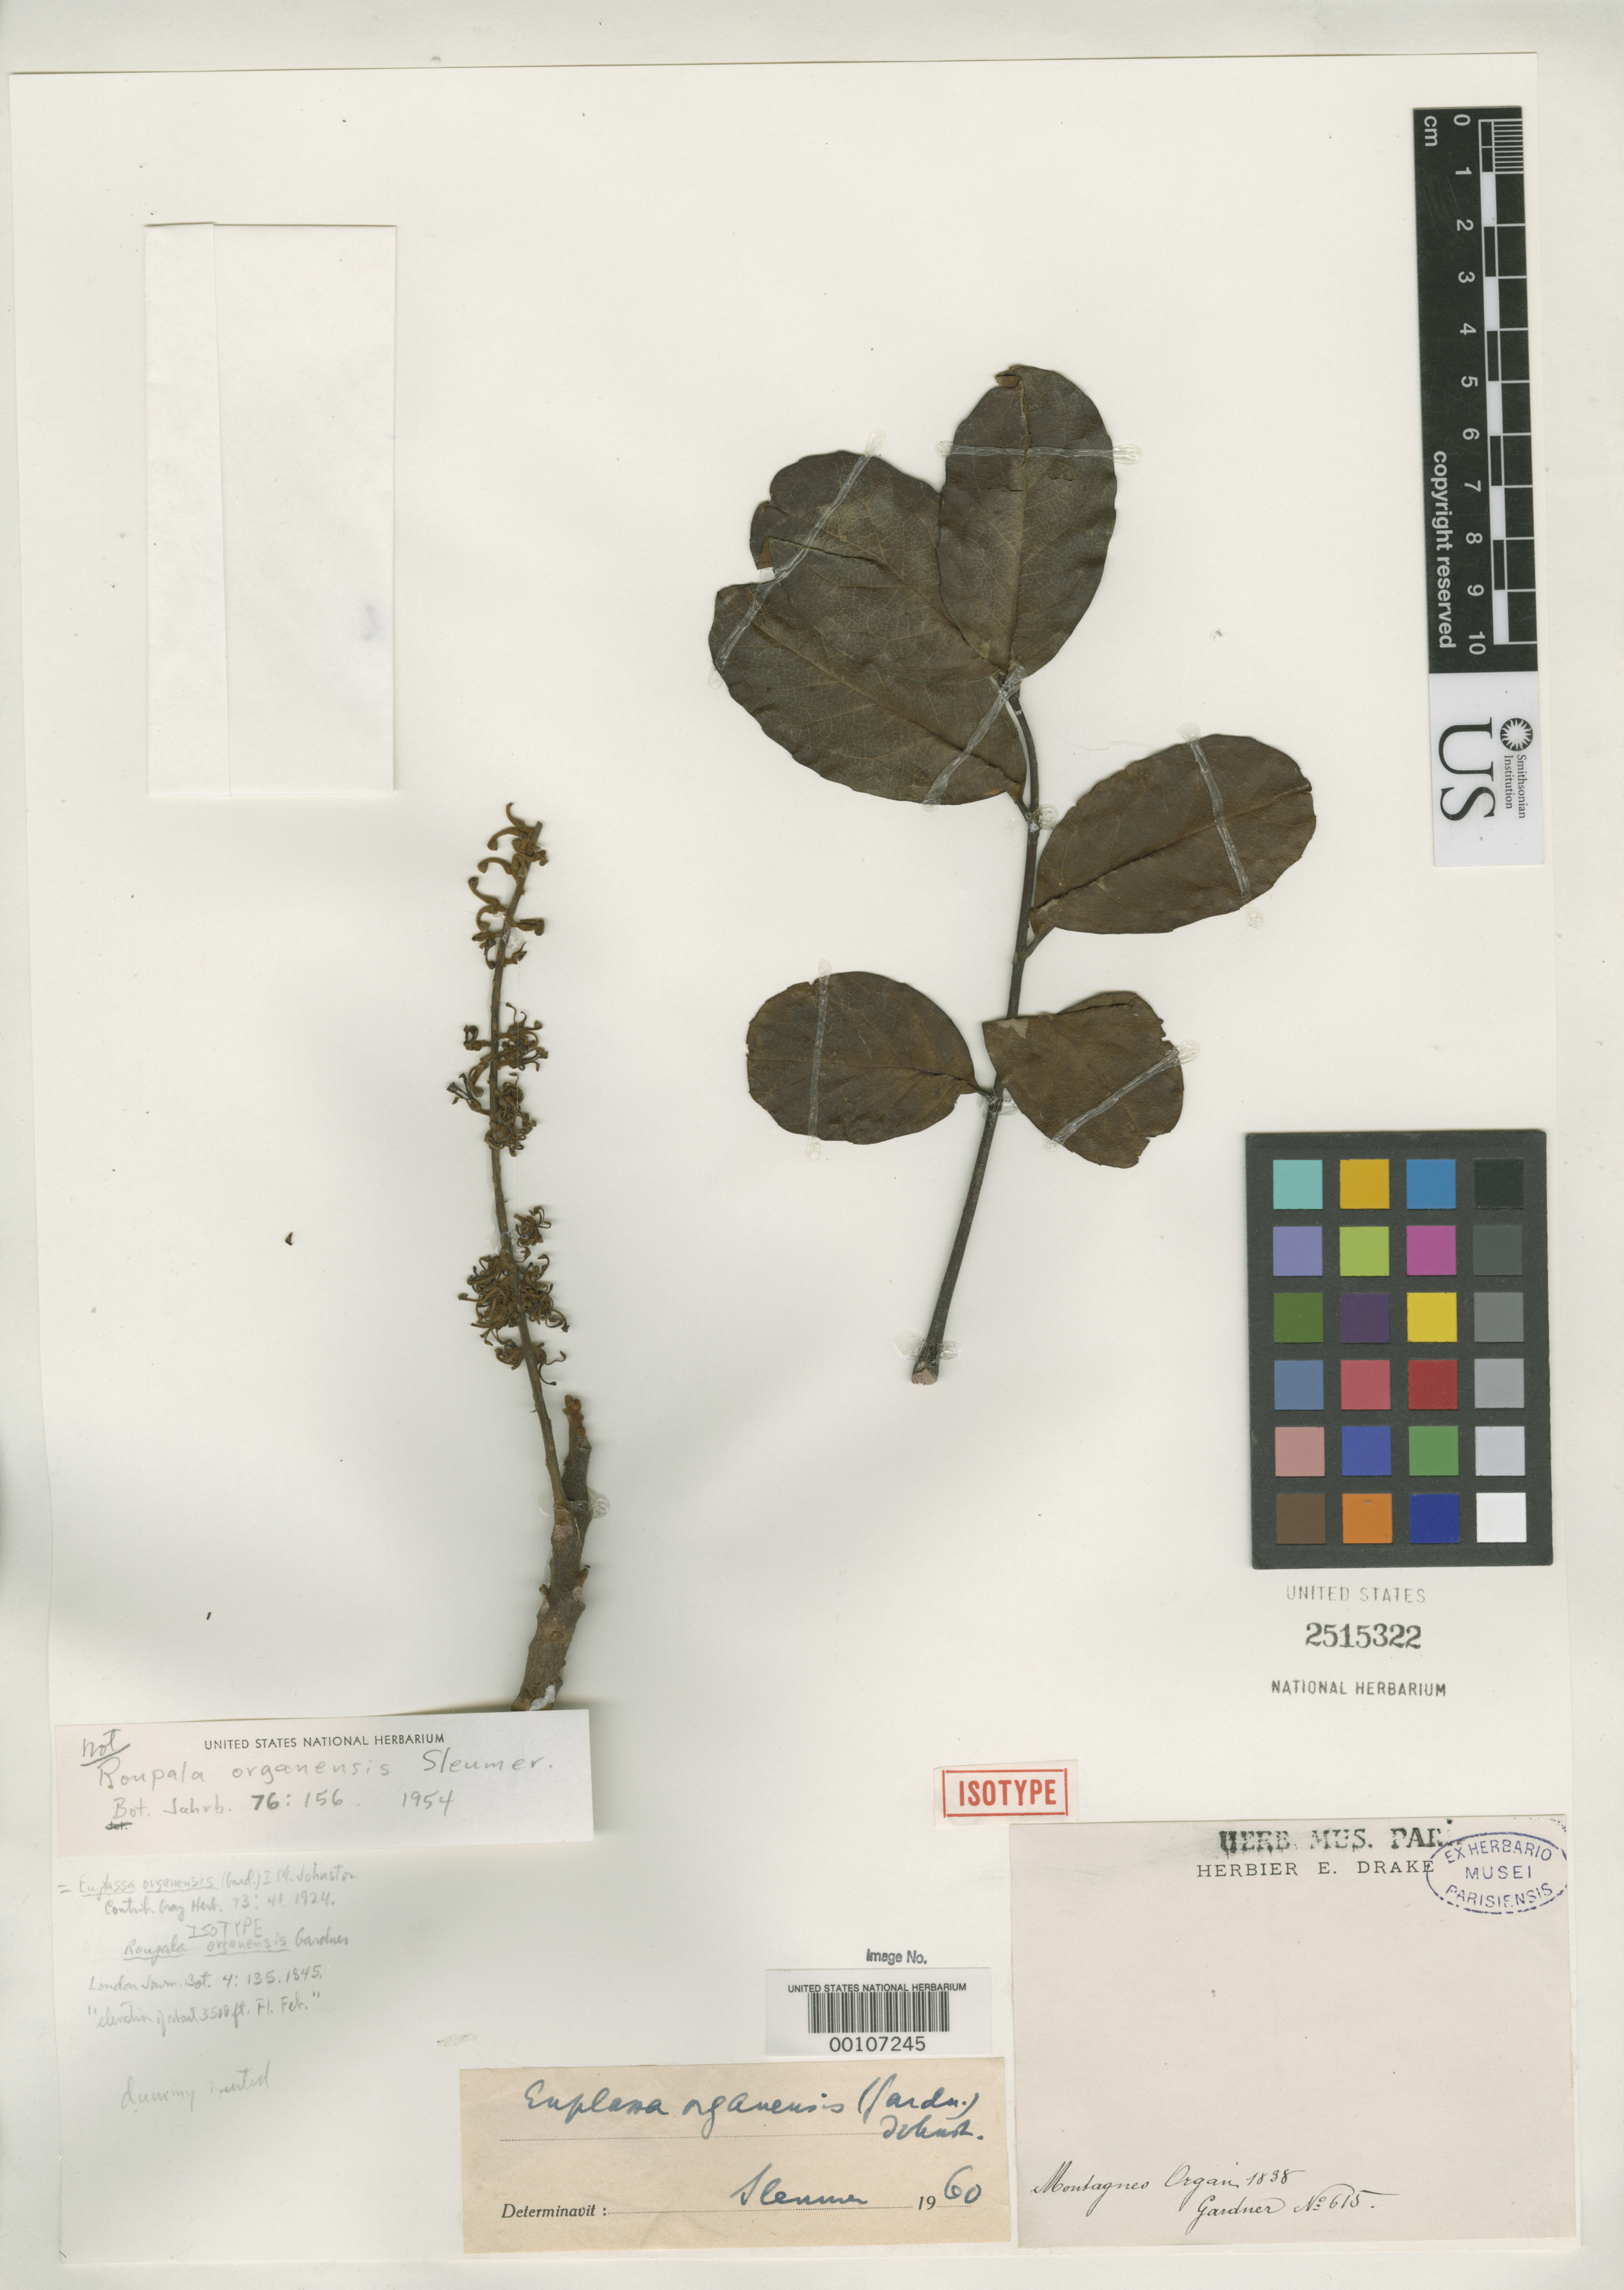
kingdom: Plantae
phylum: Tracheophyta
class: Magnoliopsida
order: Proteales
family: Proteaceae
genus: Roupala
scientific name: Roupala organensis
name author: Gardner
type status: Isotype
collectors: G. Gardner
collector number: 615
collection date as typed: Feb 1838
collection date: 1838-02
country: Brazil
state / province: Rio de Janeiro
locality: Organ Mts.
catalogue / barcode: US 2515322